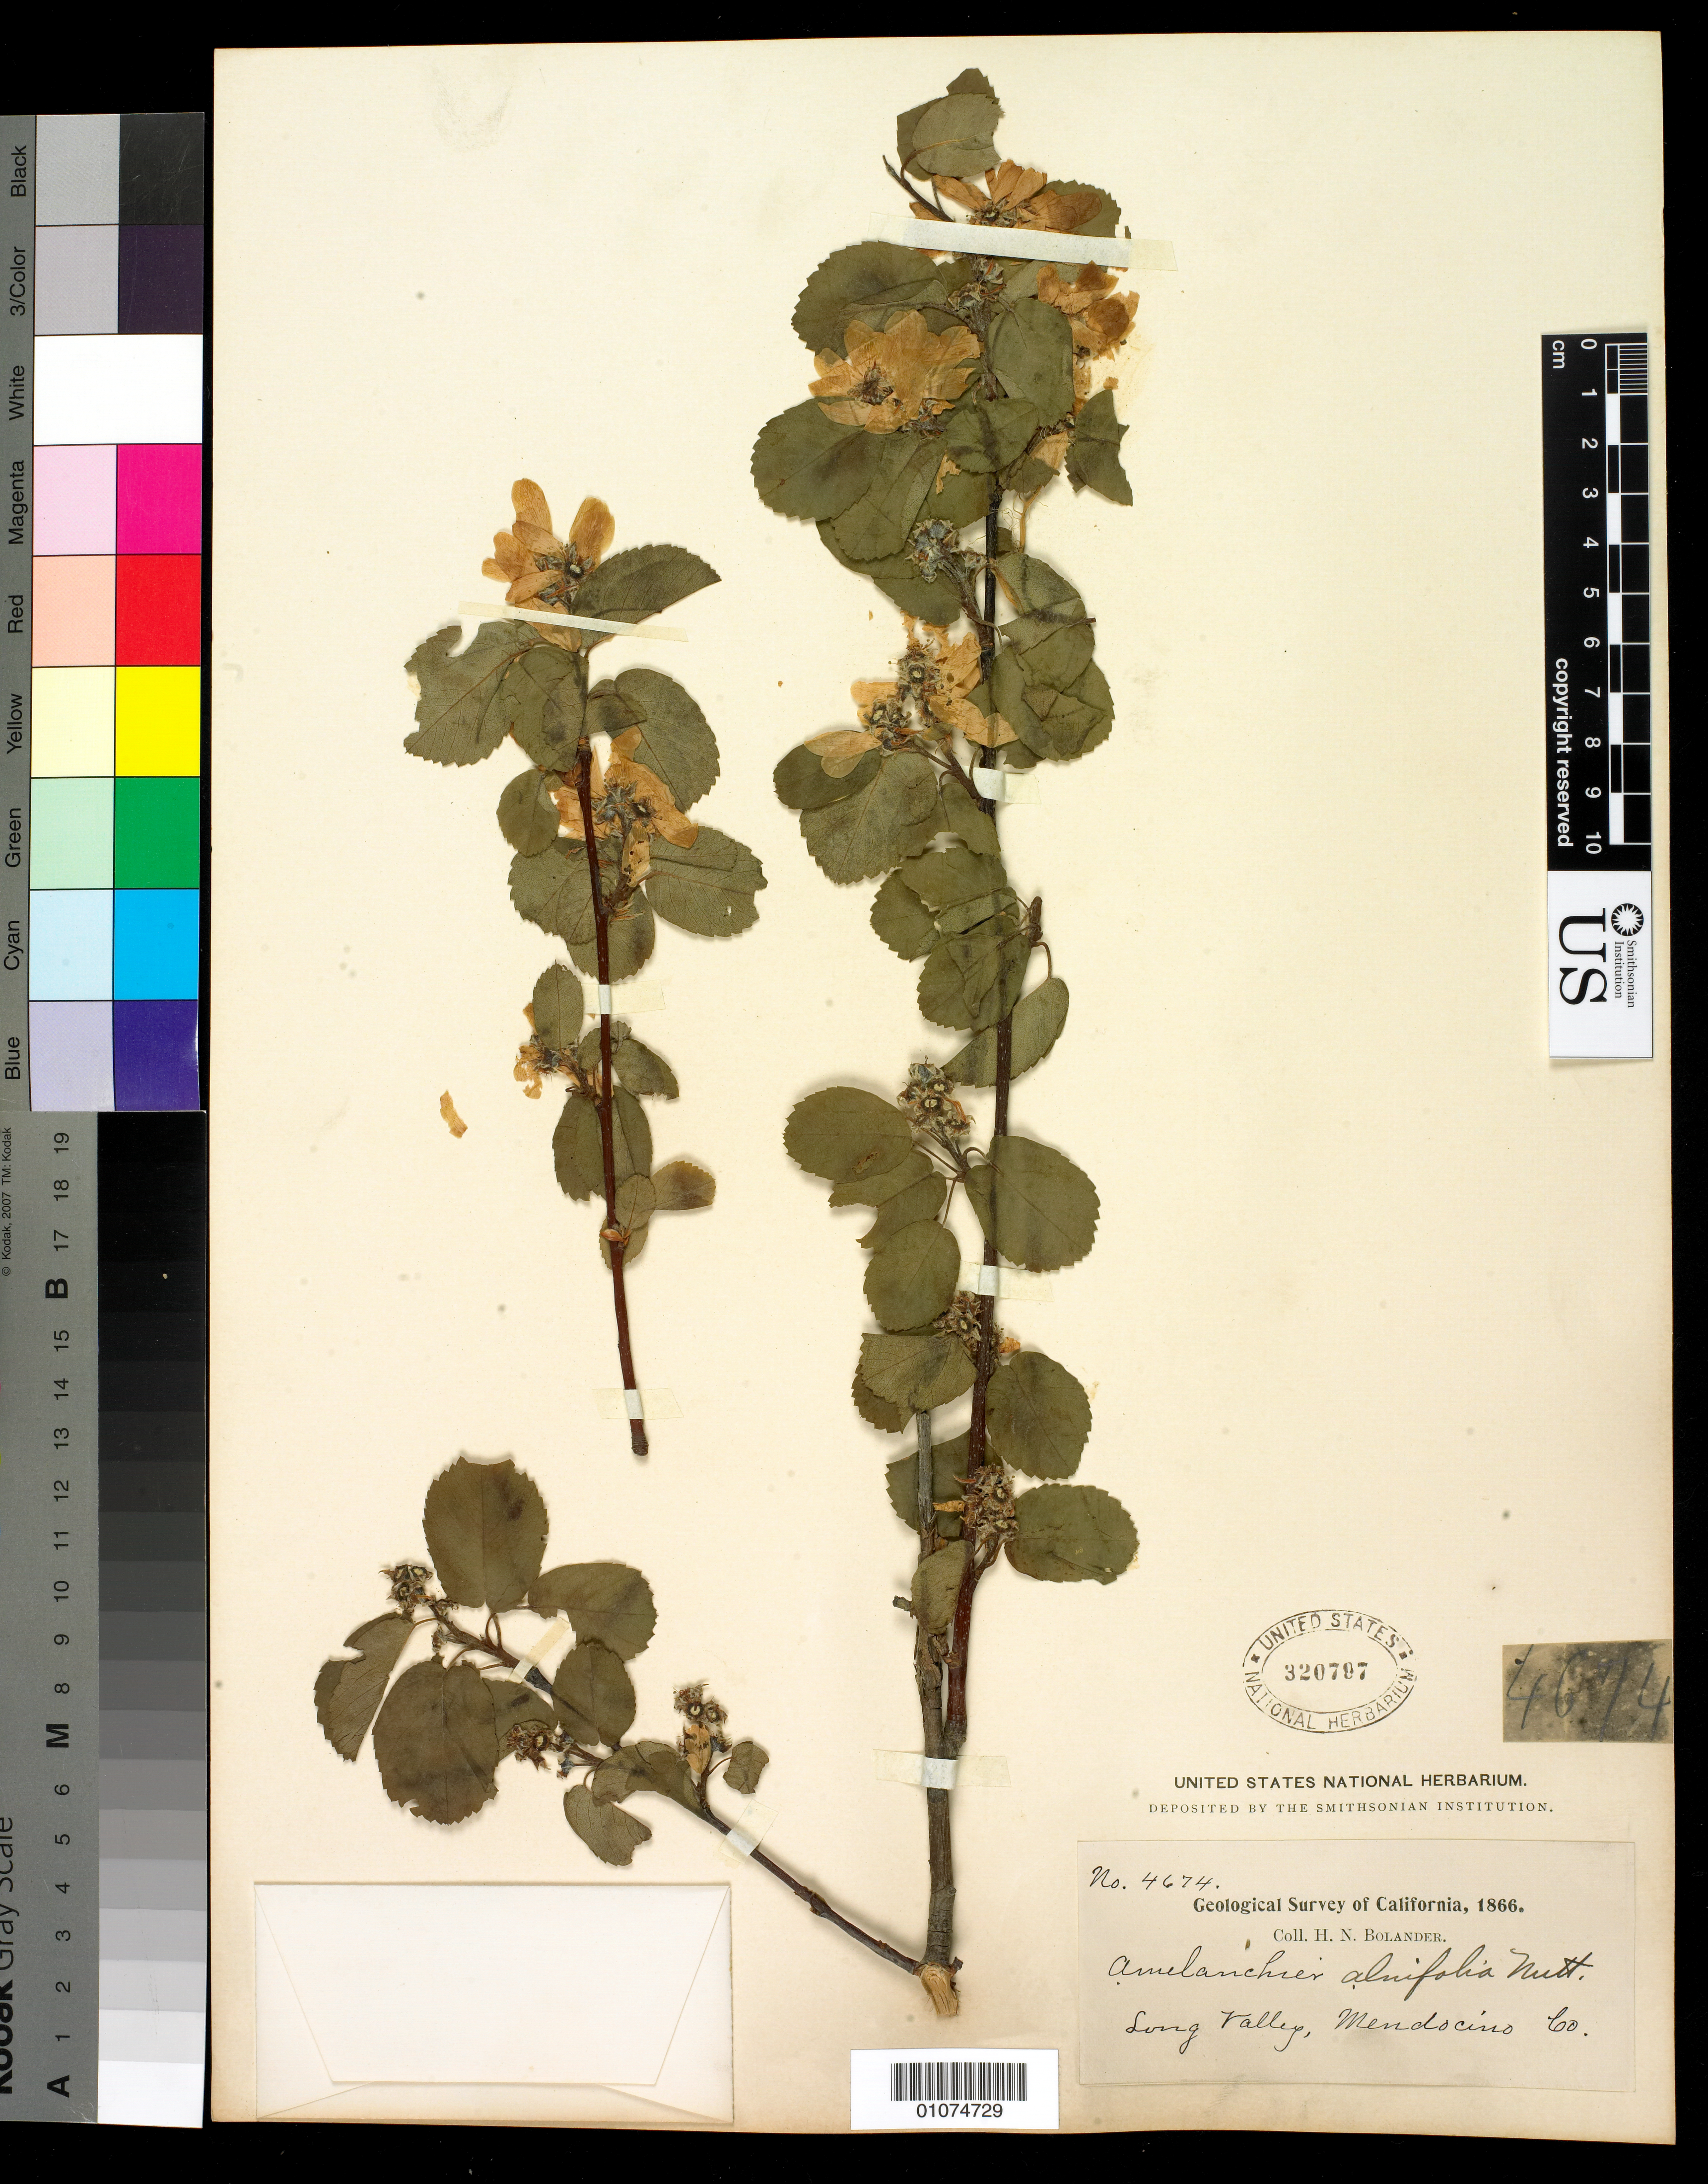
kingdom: Plantae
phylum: Tracheophyta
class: Magnoliopsida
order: Rosales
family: Rosaceae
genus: Amelanchier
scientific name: Amelanchier alnifolia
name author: (Nutt.) Nutt. ex M. Roem.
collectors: H. Bolander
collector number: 4674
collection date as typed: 1866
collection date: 1866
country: United States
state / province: California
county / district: Mendocino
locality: Long Valley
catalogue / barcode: US 320797